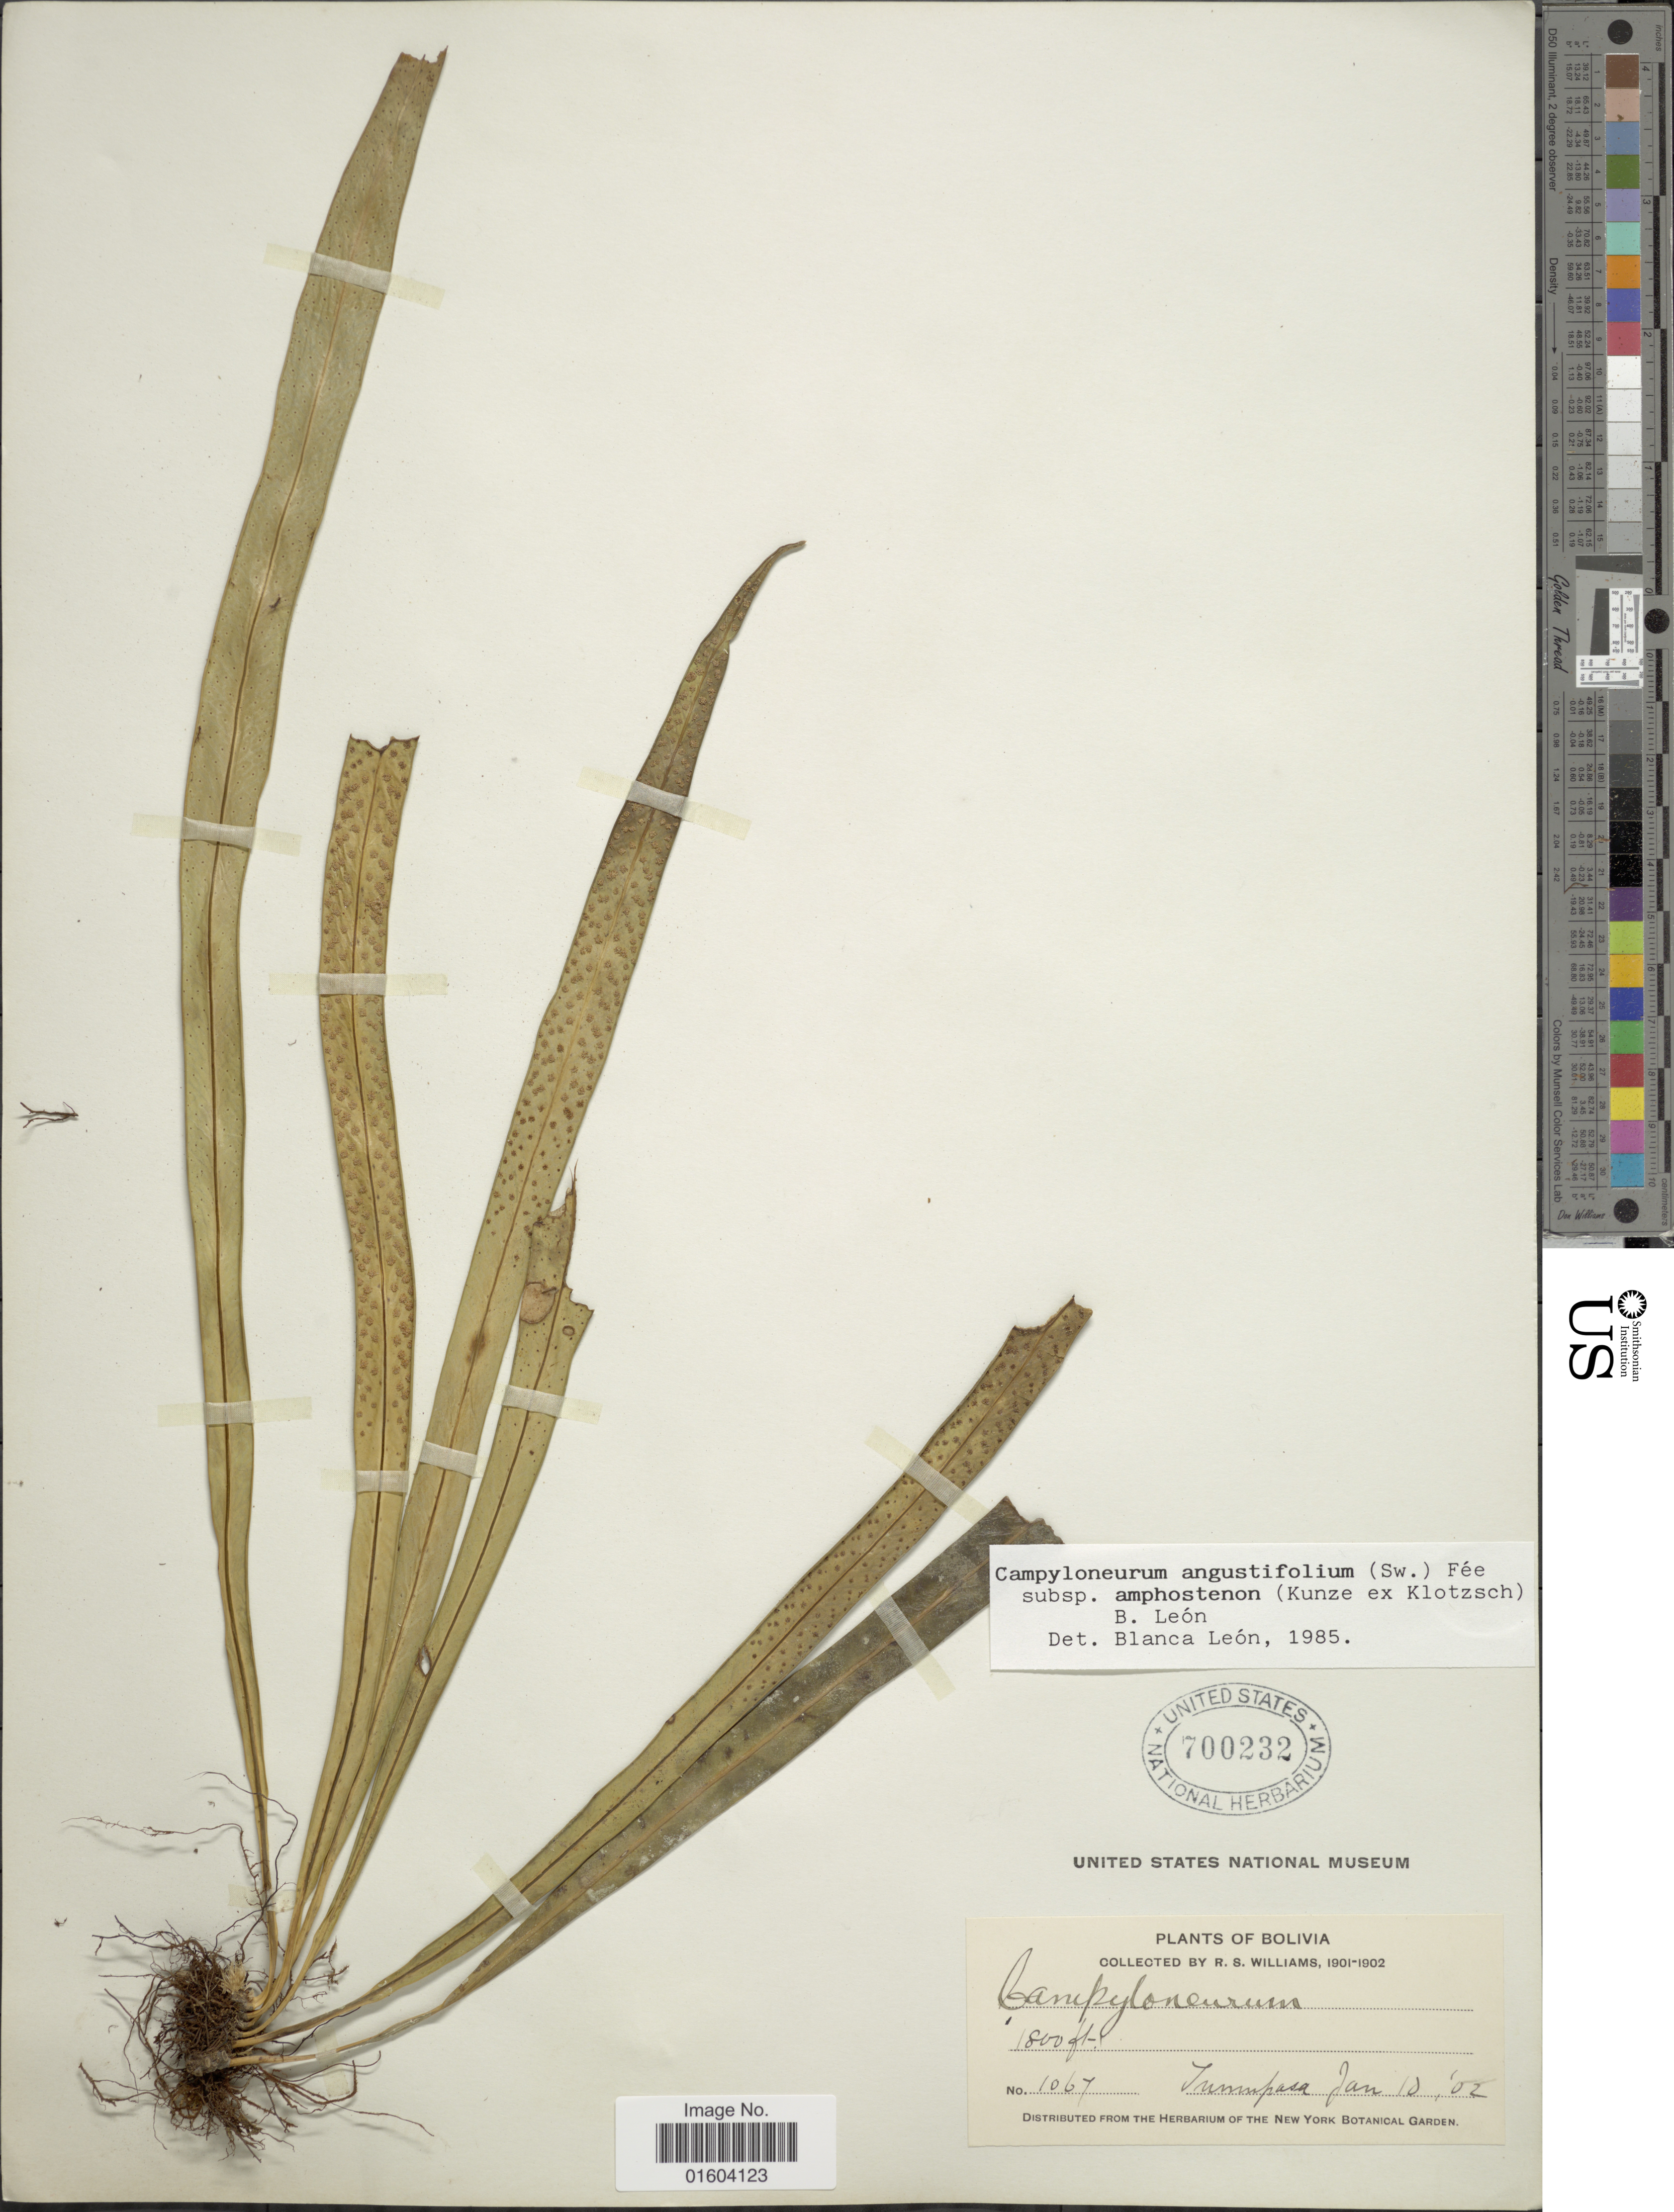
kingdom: Plantae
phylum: Tracheophyta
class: Polypodiopsida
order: Polypodiales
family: Polypodiaceae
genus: Campyloneurum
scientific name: Campyloneurum chlorolepis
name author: Alston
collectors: R. S. Williams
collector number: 1067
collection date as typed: Jan. 10, '02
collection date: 1902-01-10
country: Bolivia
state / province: La Paz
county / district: Iturralde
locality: Tumupasa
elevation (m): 549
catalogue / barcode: US 700232